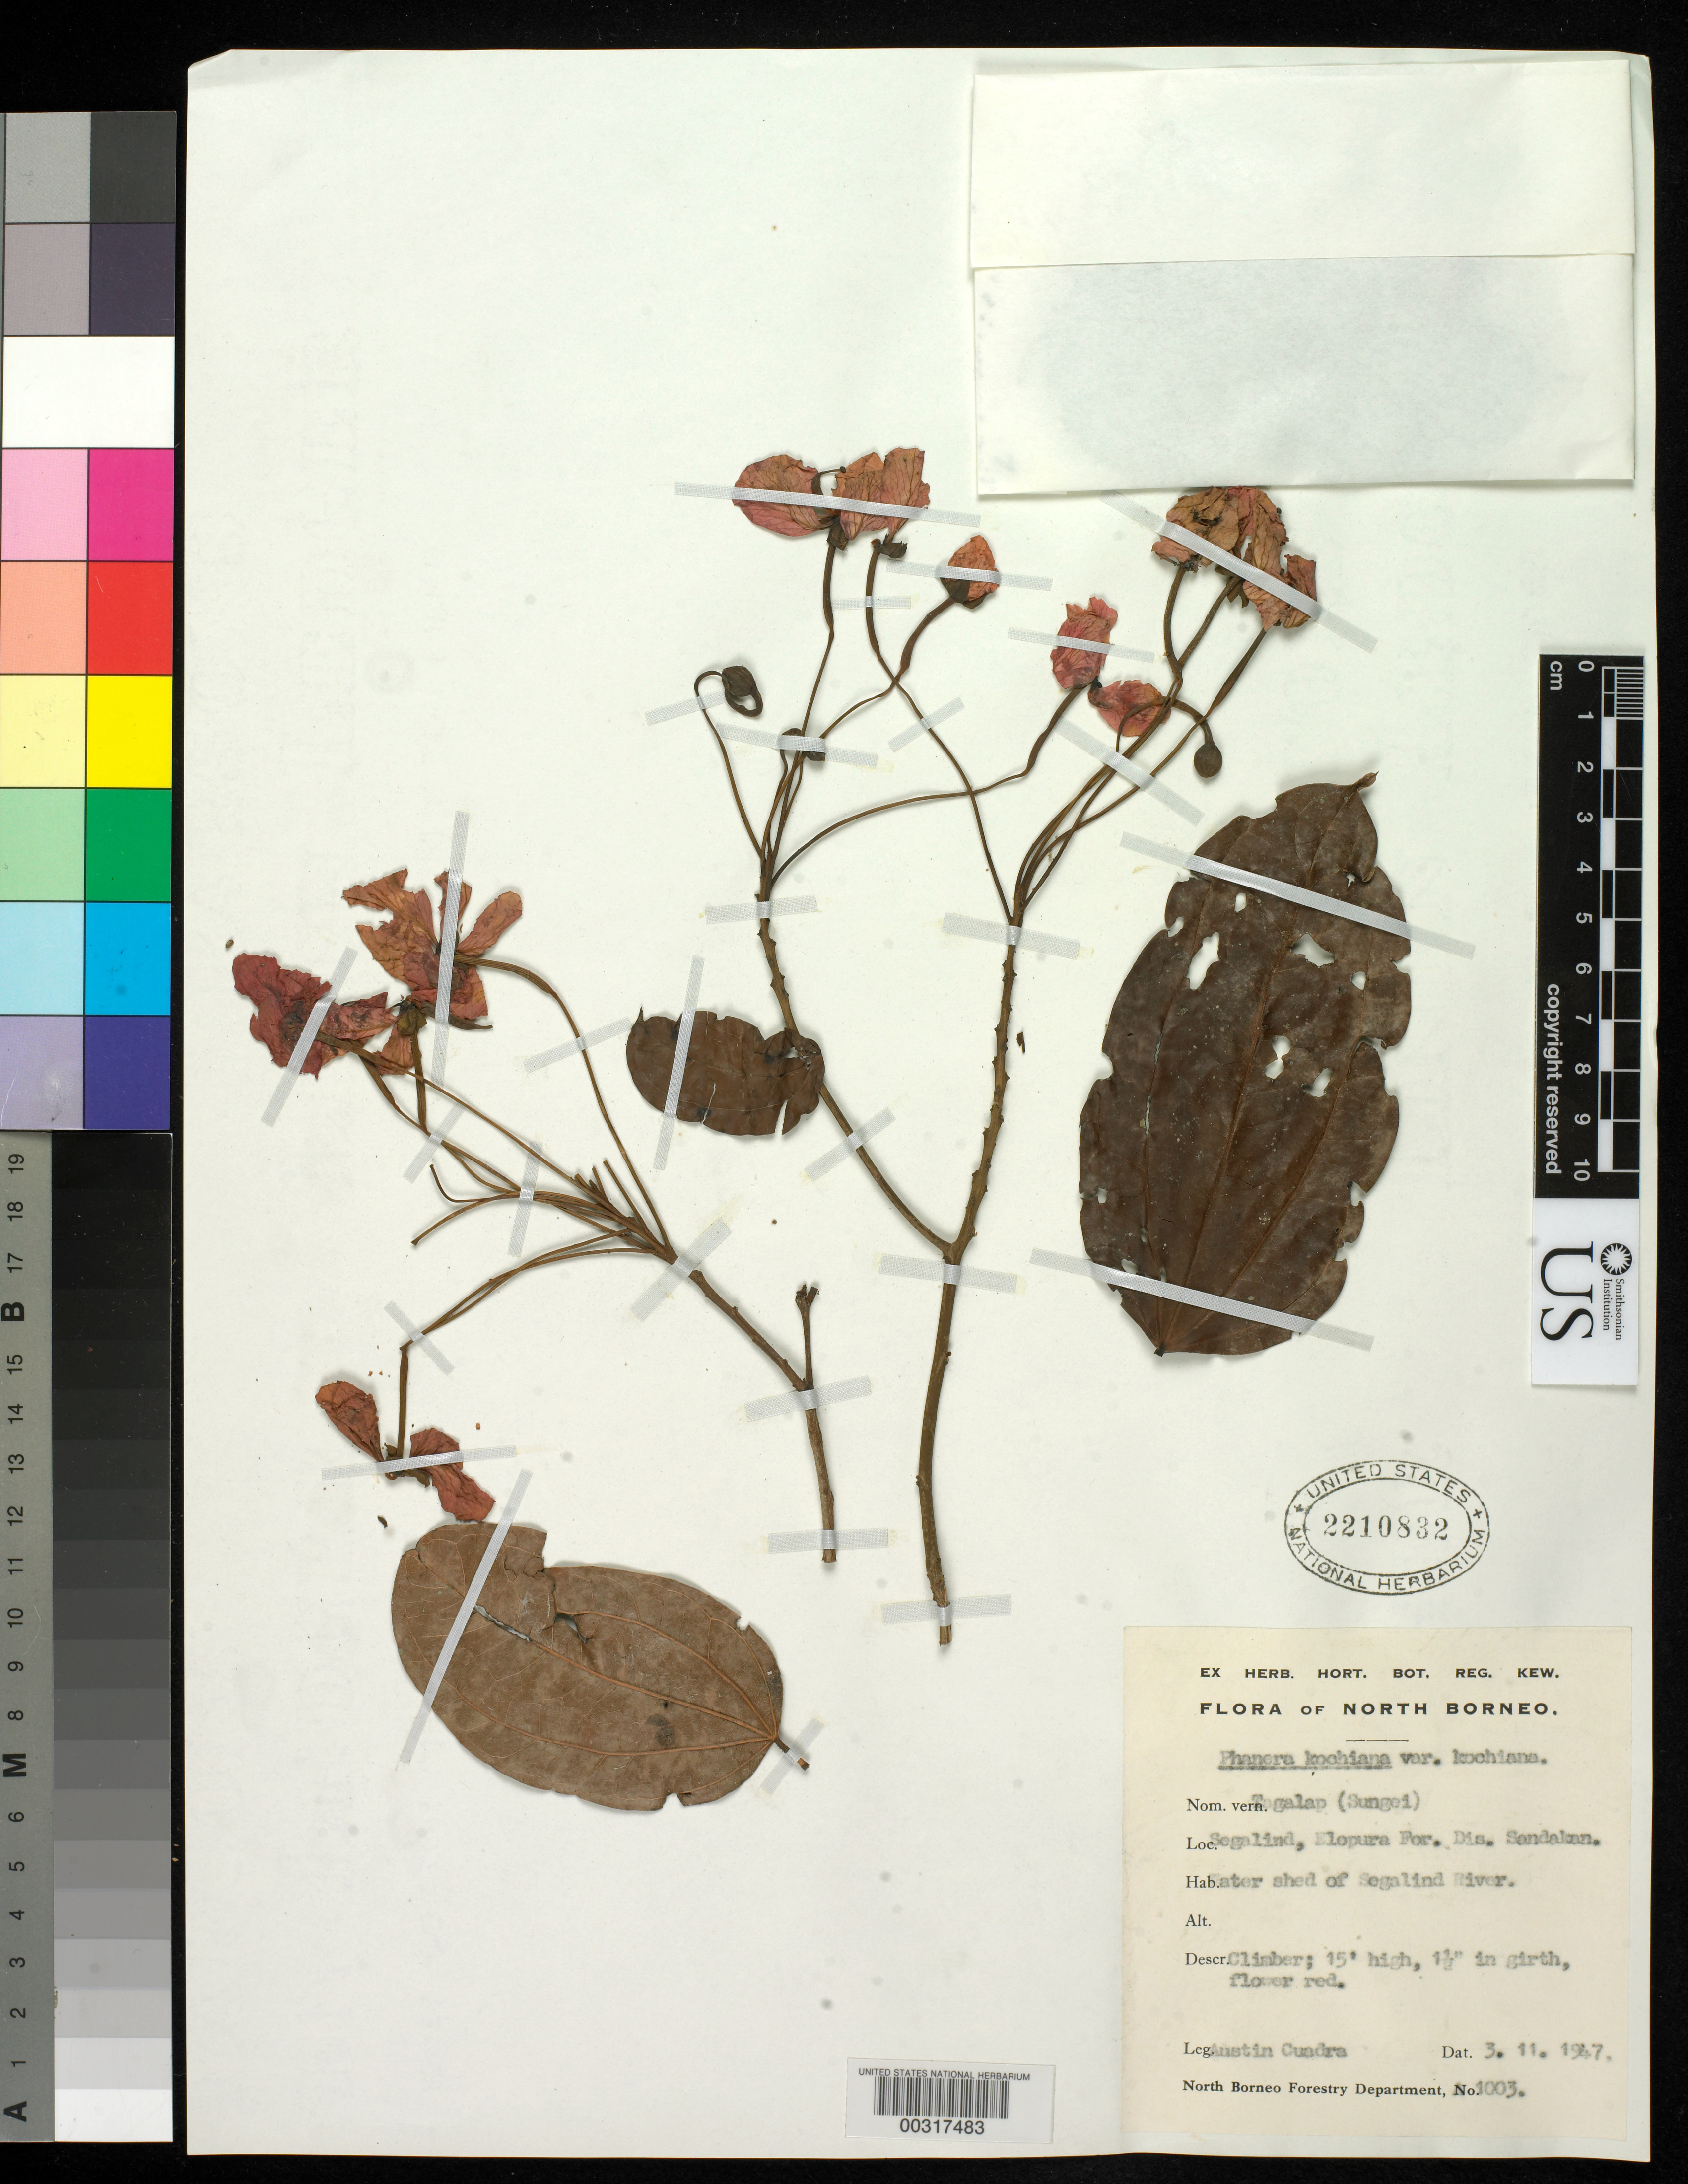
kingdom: Plantae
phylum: Tracheophyta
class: Magnoliopsida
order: Fabales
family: Fabaceae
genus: Phanera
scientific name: Phanera kockiana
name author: (Korth.) Benth.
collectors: A. Cuadra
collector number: B.n.b. Forestry Dept. No. 1003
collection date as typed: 03 Nov 1947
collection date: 1947-11-03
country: Malaysia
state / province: Sabah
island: Borneo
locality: Segalind, elopura forest; dis. sandakan; watershed of segalind river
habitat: Watershed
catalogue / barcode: US 2210832